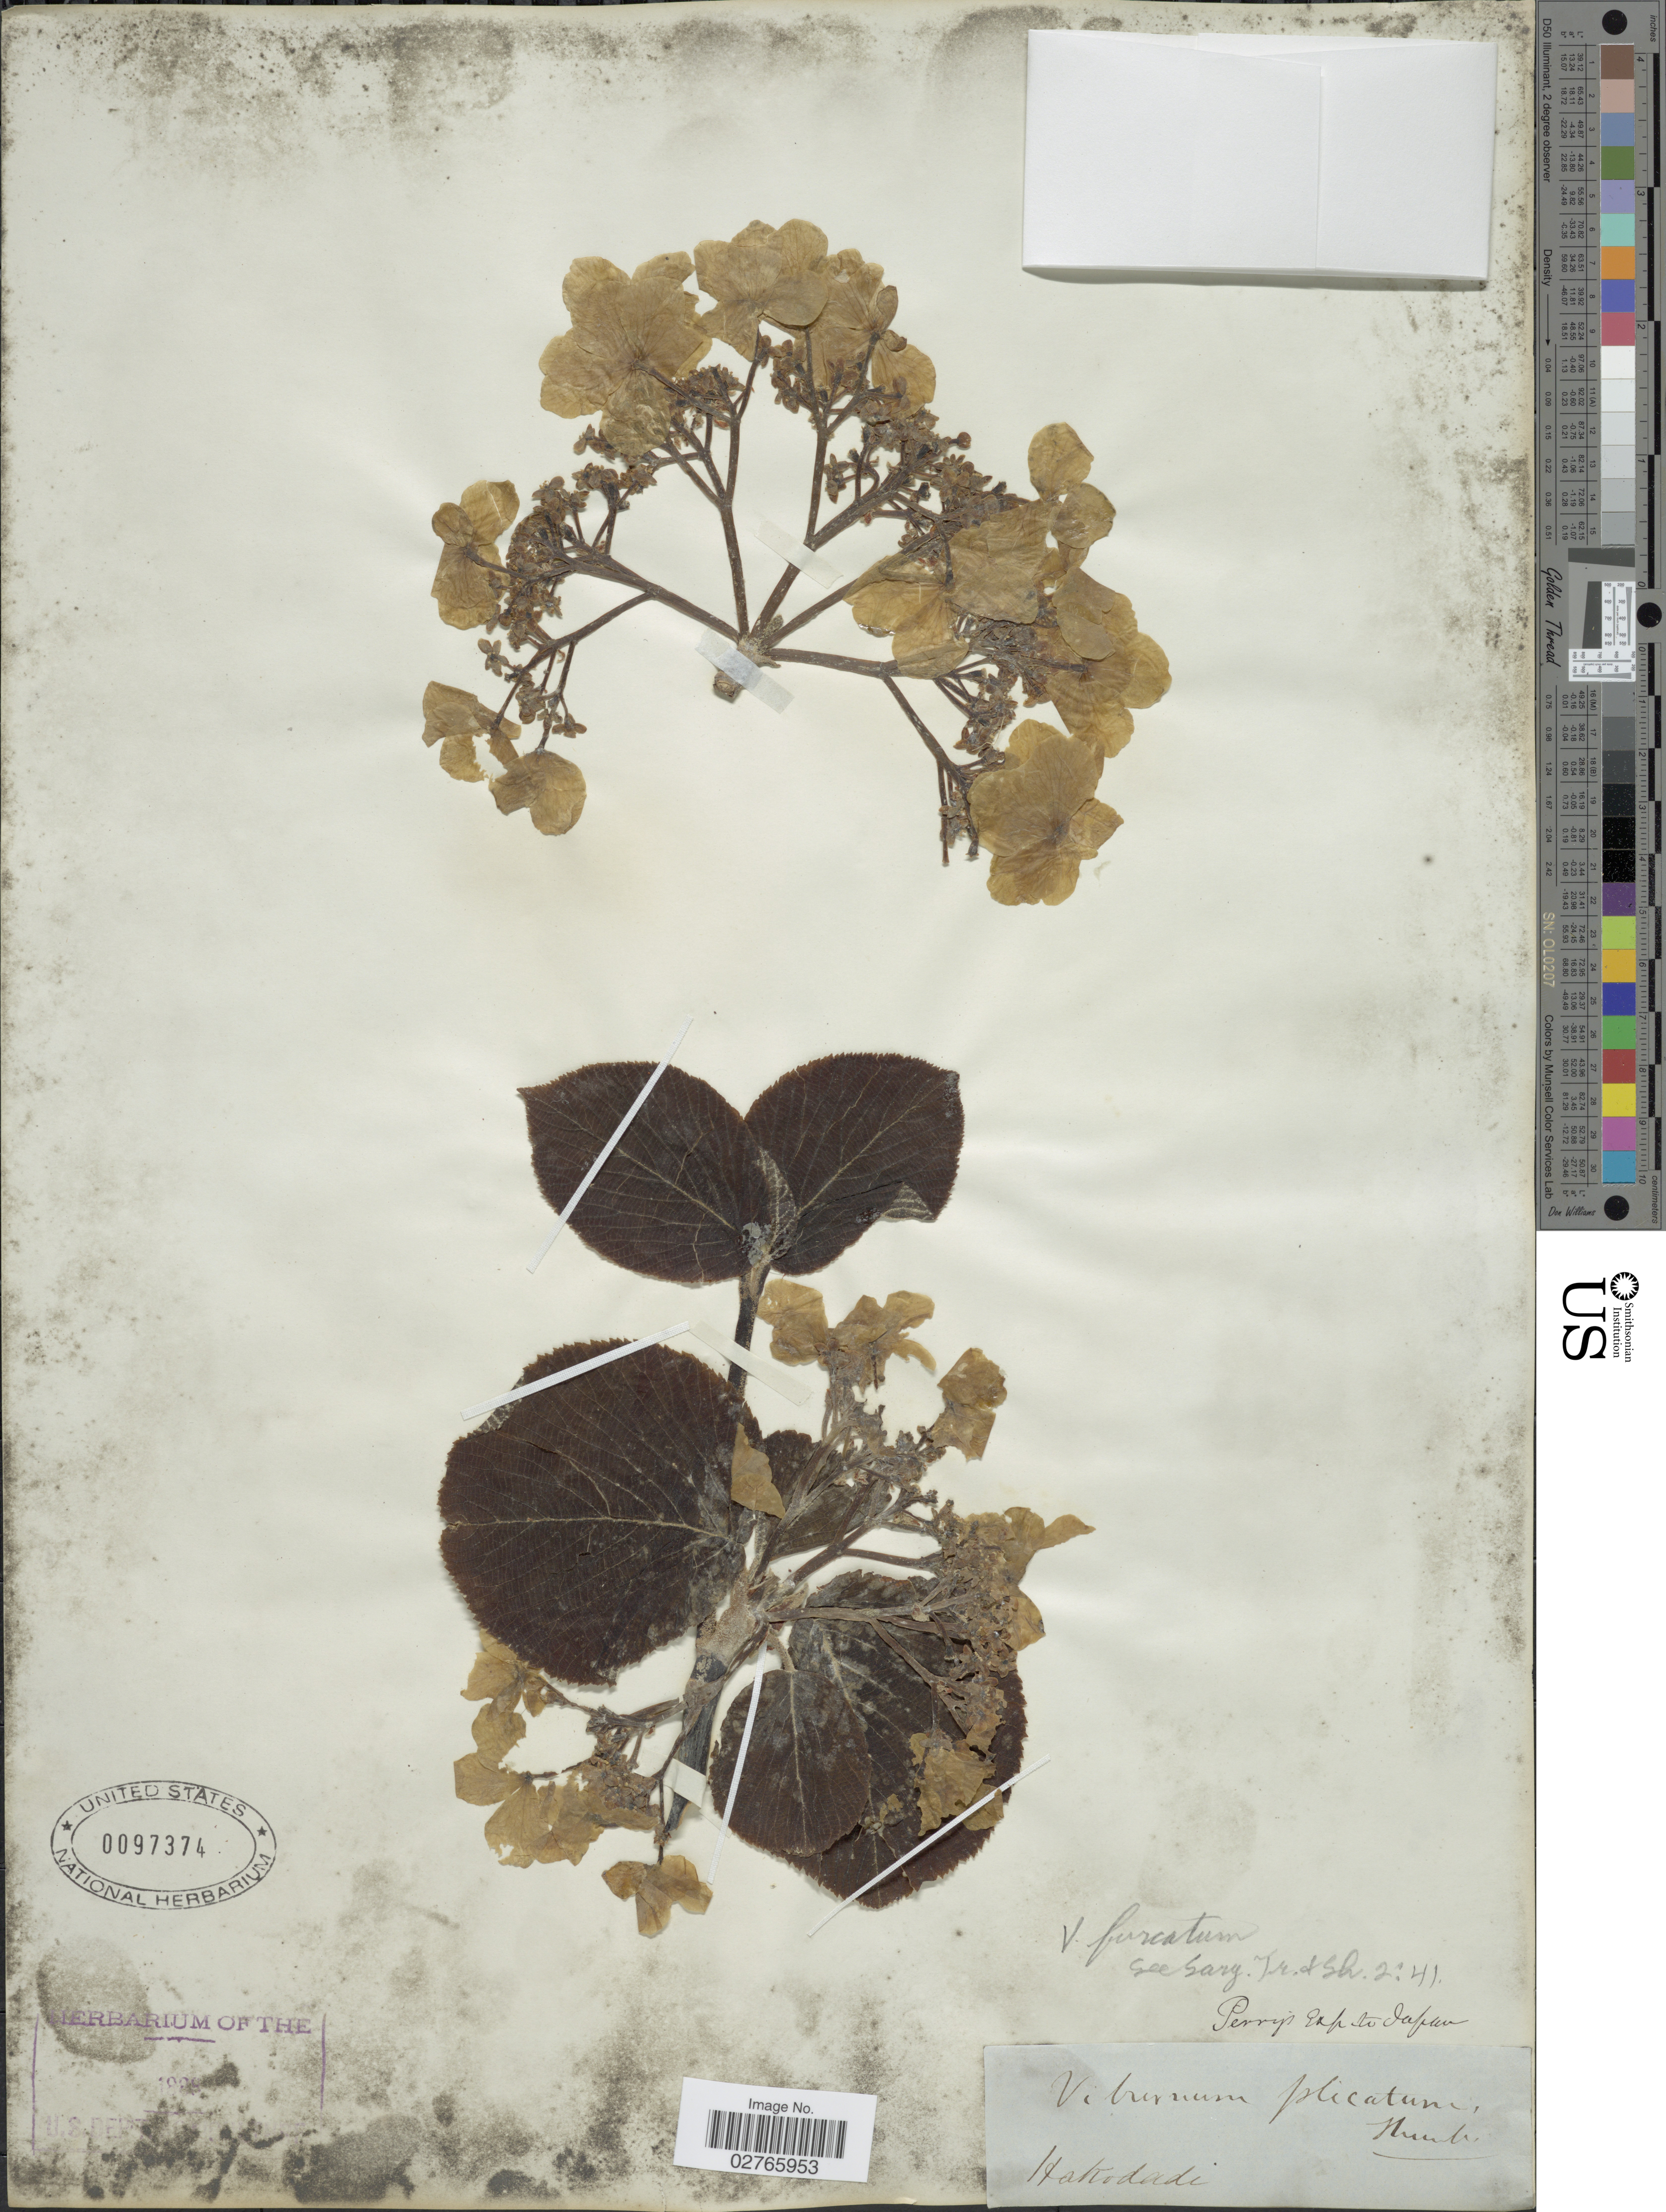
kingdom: Plantae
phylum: Tracheophyta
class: Magnoliopsida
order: Dipsacales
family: Viburnaceae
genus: Viburnum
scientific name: Viburnum furcatum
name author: Blume ex Maxim.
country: Japan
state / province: Hokkaidō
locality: Hakodate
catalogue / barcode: US 97374